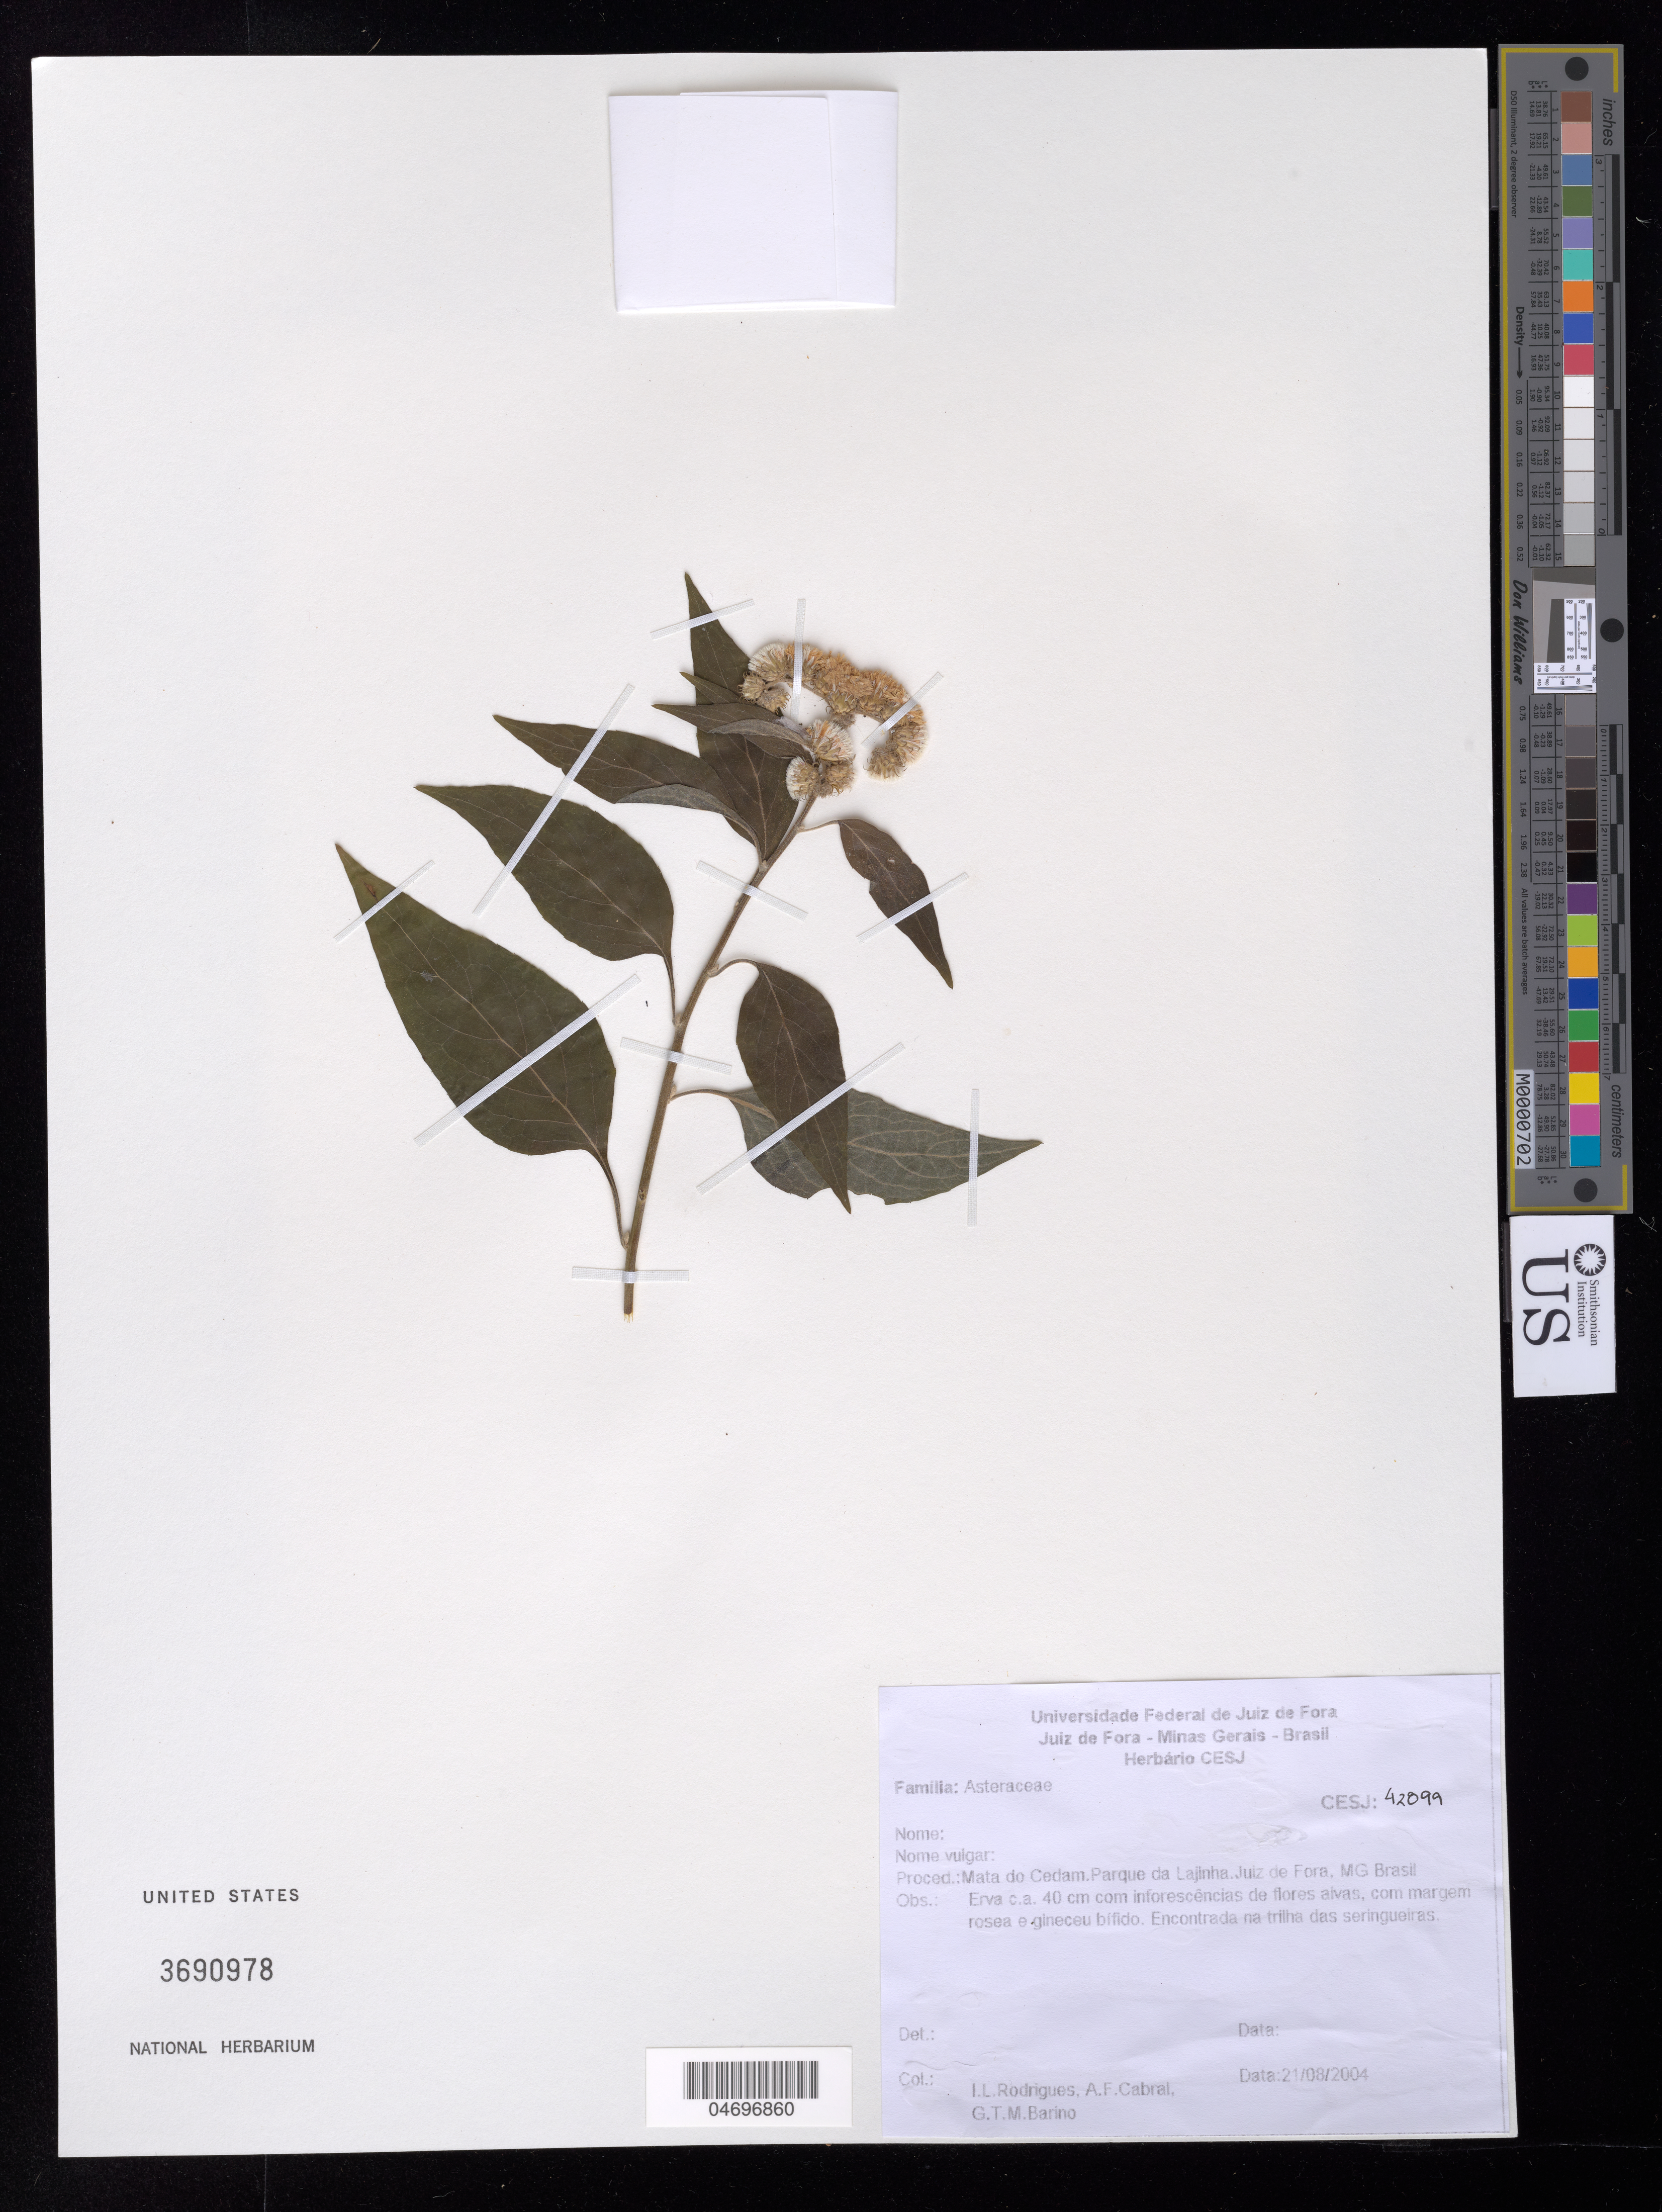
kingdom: Plantae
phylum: Tracheophyta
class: Magnoliopsida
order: Asterales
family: Asteraceae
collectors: I. Rodrigues, A. Cabral & G. Barino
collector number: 42899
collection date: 2004-08-21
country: Brazil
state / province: Mato Grosso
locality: Mata do Cedam, Parque da Lajinha, Juiz de Fora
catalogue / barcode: US 3690978